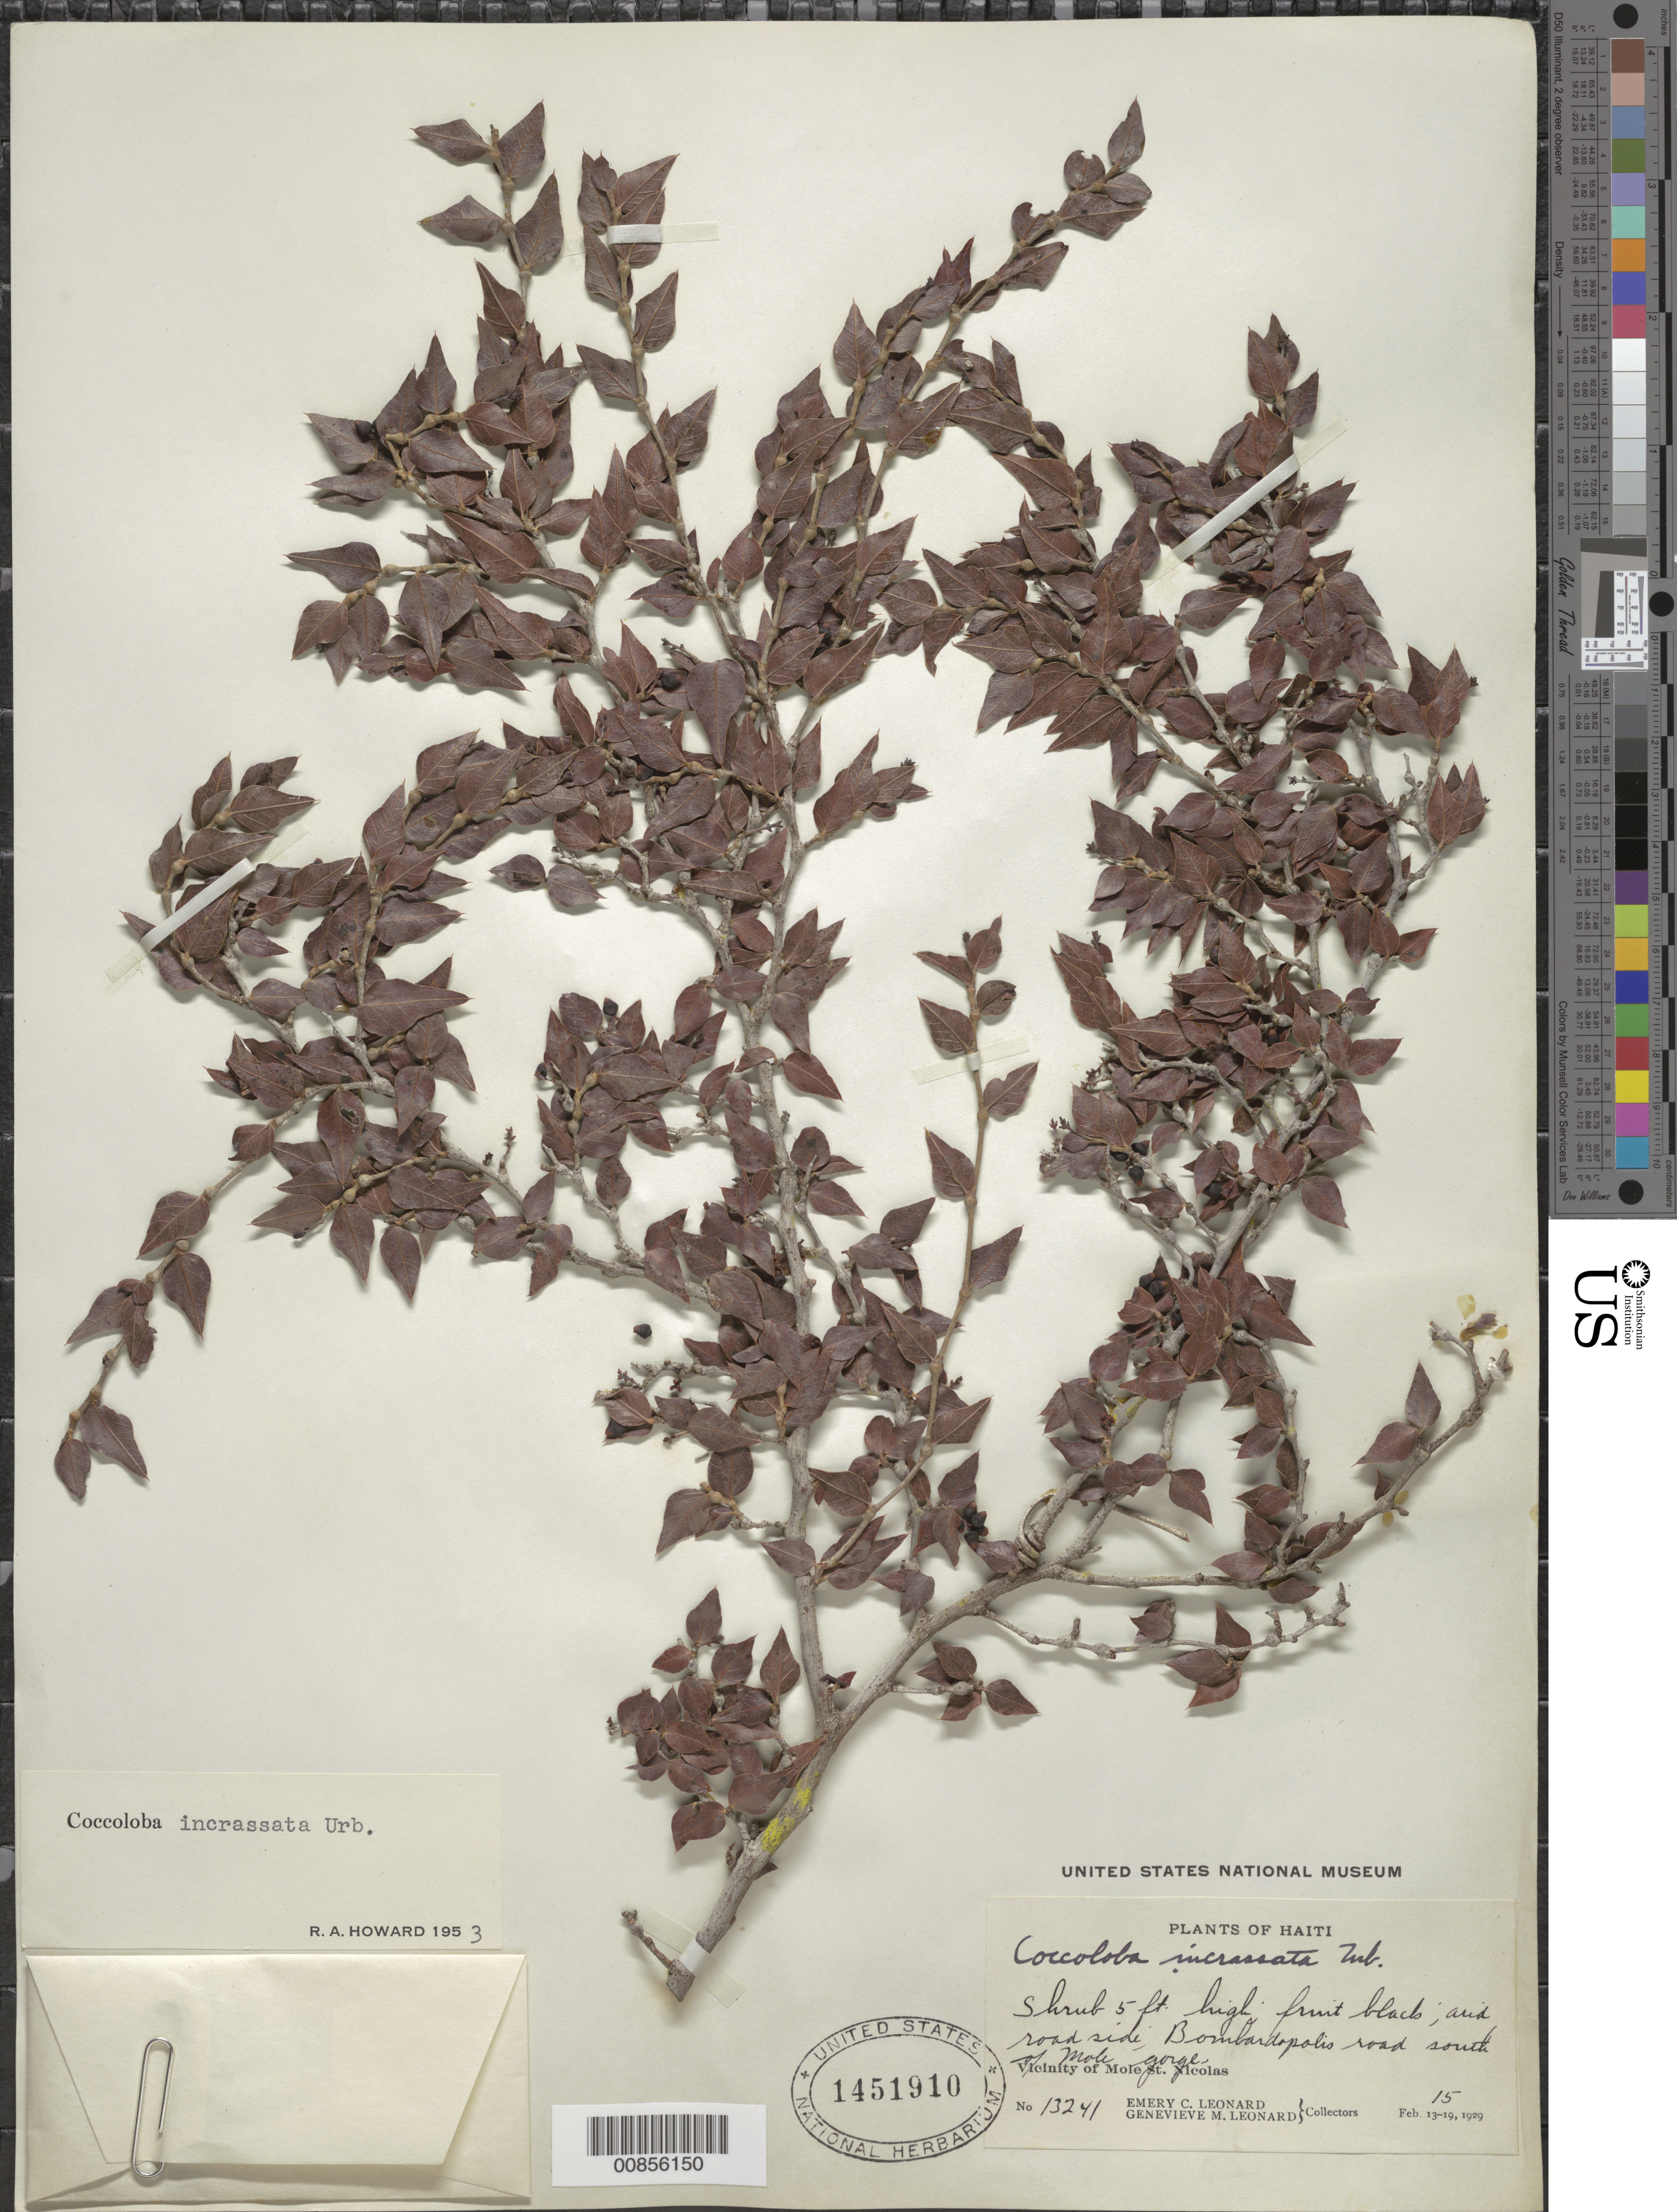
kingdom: Plantae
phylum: Tracheophyta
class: Magnoliopsida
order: Caryophyllales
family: Polygonaceae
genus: Coccoloba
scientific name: Coccoloba incrassata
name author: Urb.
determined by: Howard, R. A.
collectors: E. C. Leonard & G. M. Leonard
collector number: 13241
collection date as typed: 15 Feb 1929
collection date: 1929-02-15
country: Haiti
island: Hispaniola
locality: Vicinity of Mole St. Nicolas. Bombardopolis road south of Mole Gorge.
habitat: Arid road side.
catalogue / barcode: US 1451910